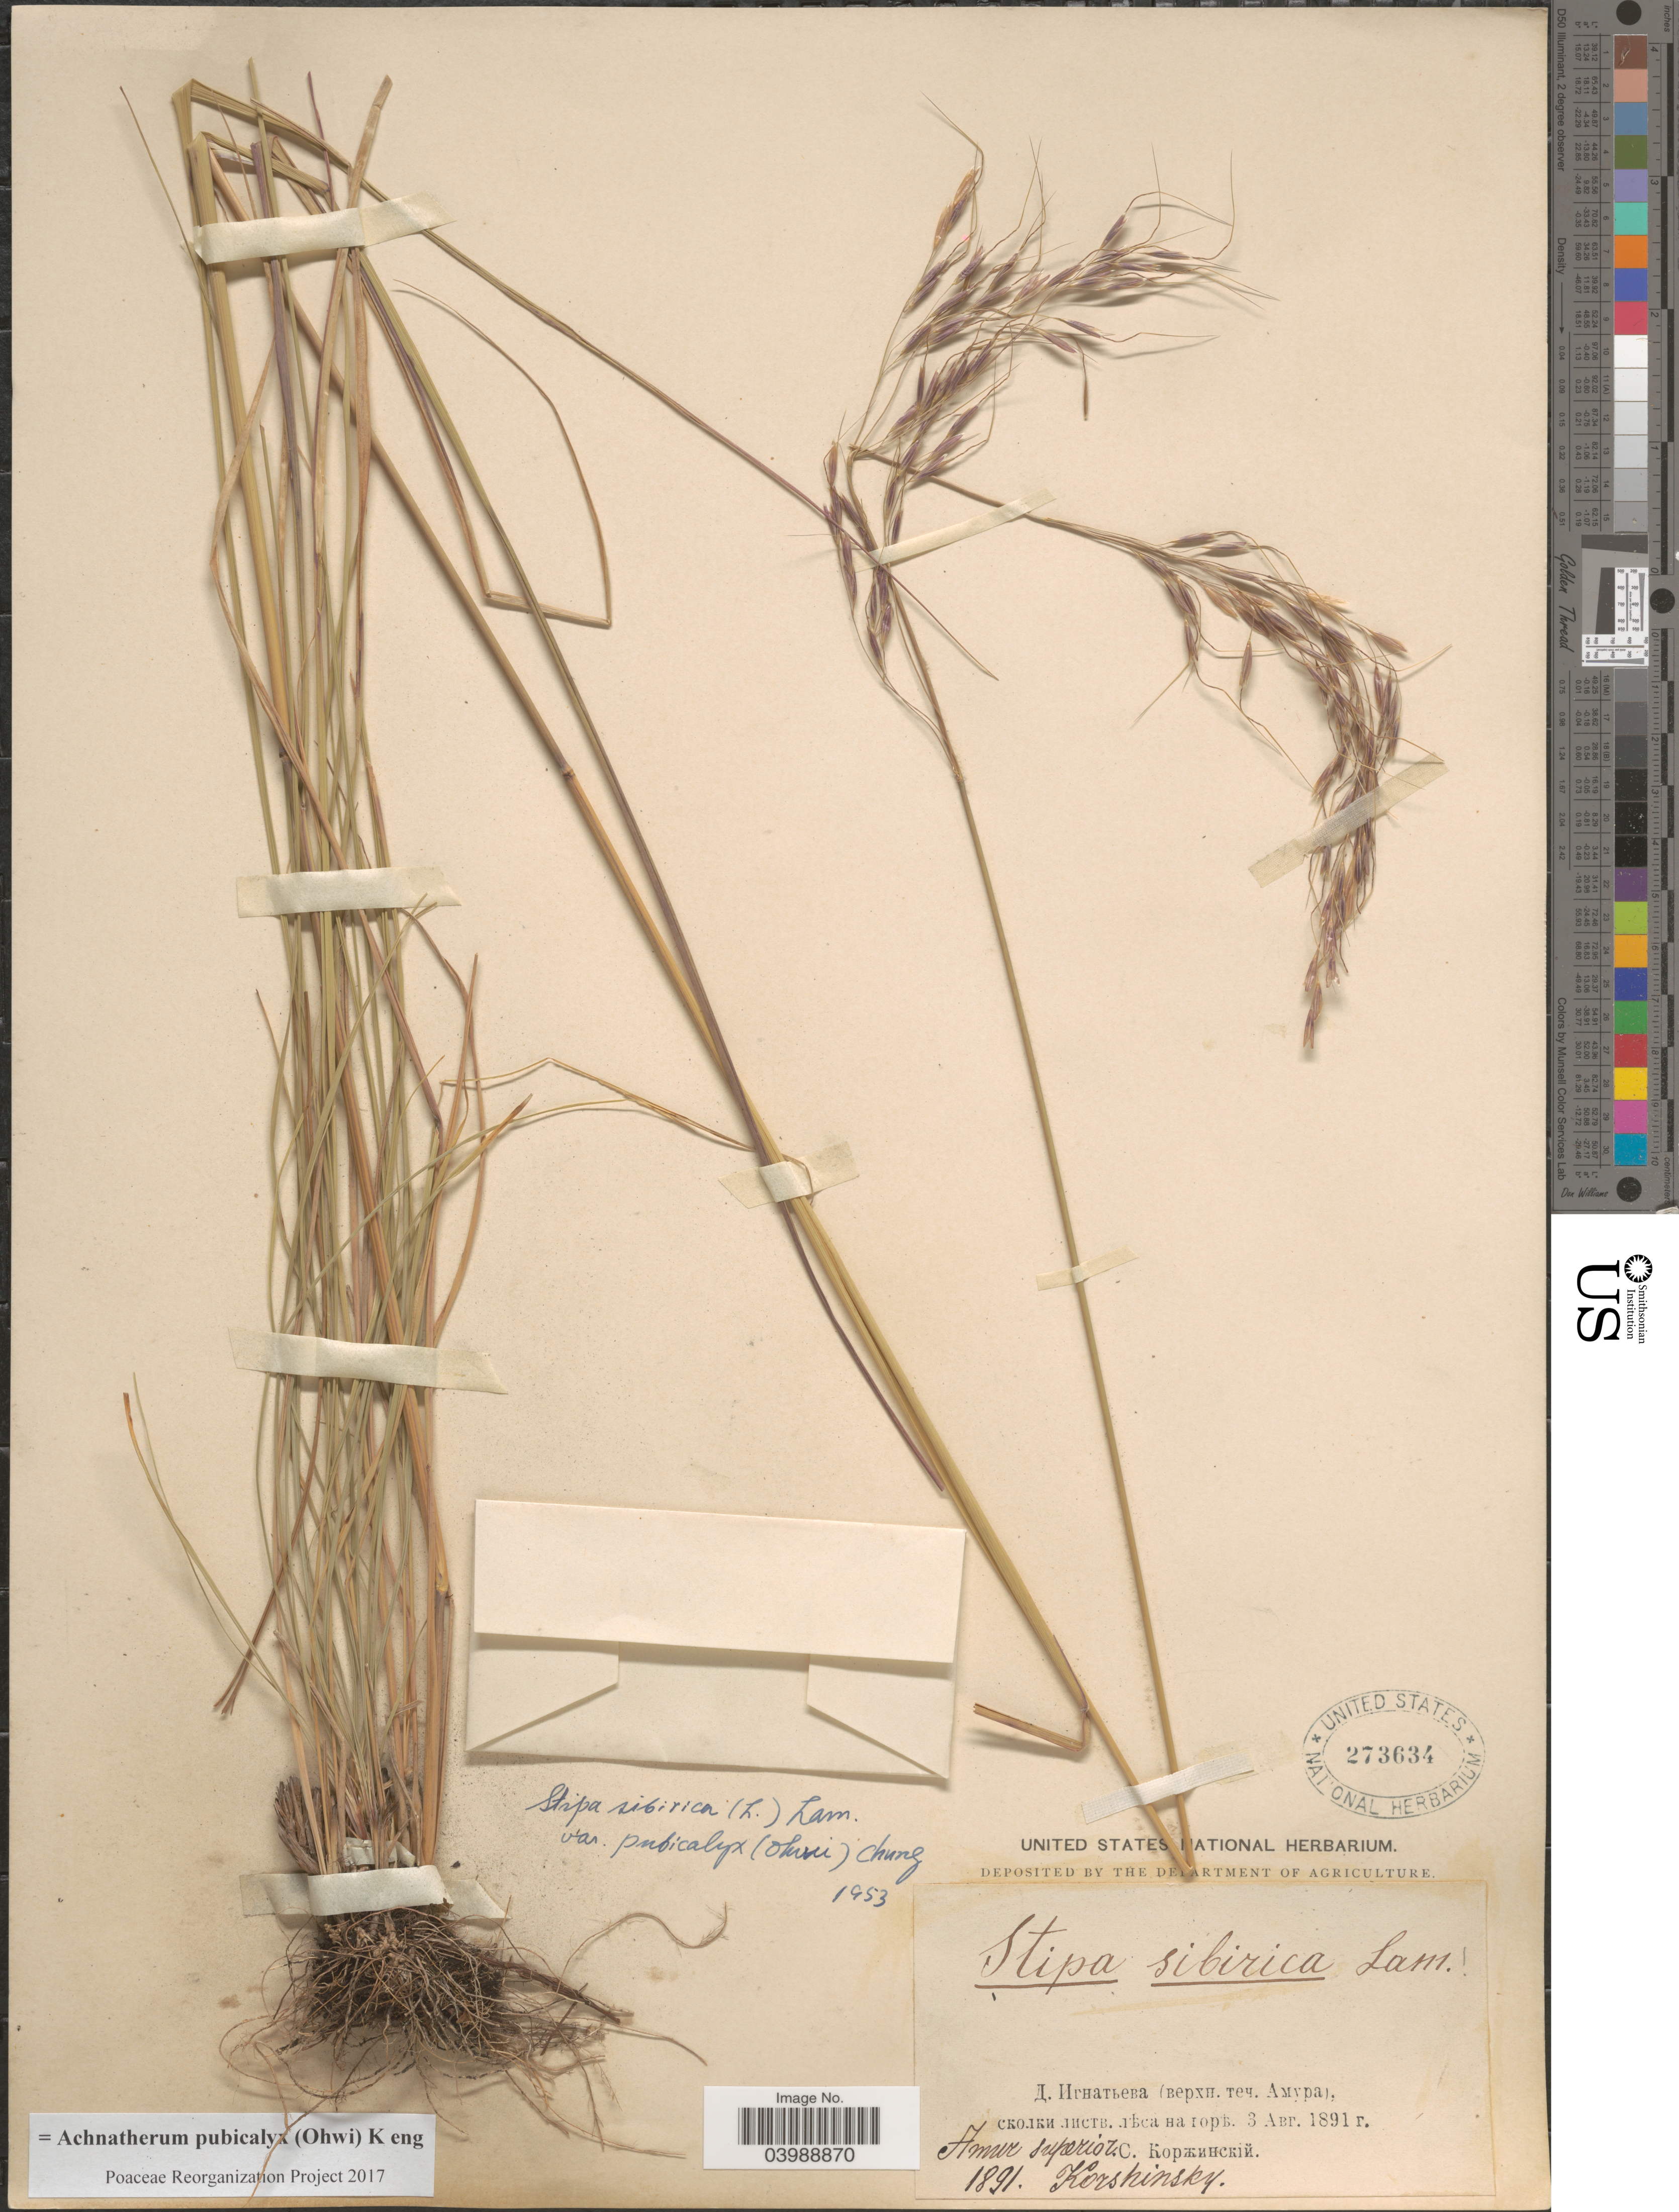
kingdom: Plantae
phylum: Tracheophyta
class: Liliopsida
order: Poales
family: Poaceae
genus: Achnatherum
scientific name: Achnatherum pubicalyx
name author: (Ohwi) Keng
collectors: Korshinsky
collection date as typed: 3 X 1891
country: Russian Federation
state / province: Amur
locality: X. Amur superior.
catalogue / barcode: US 273634